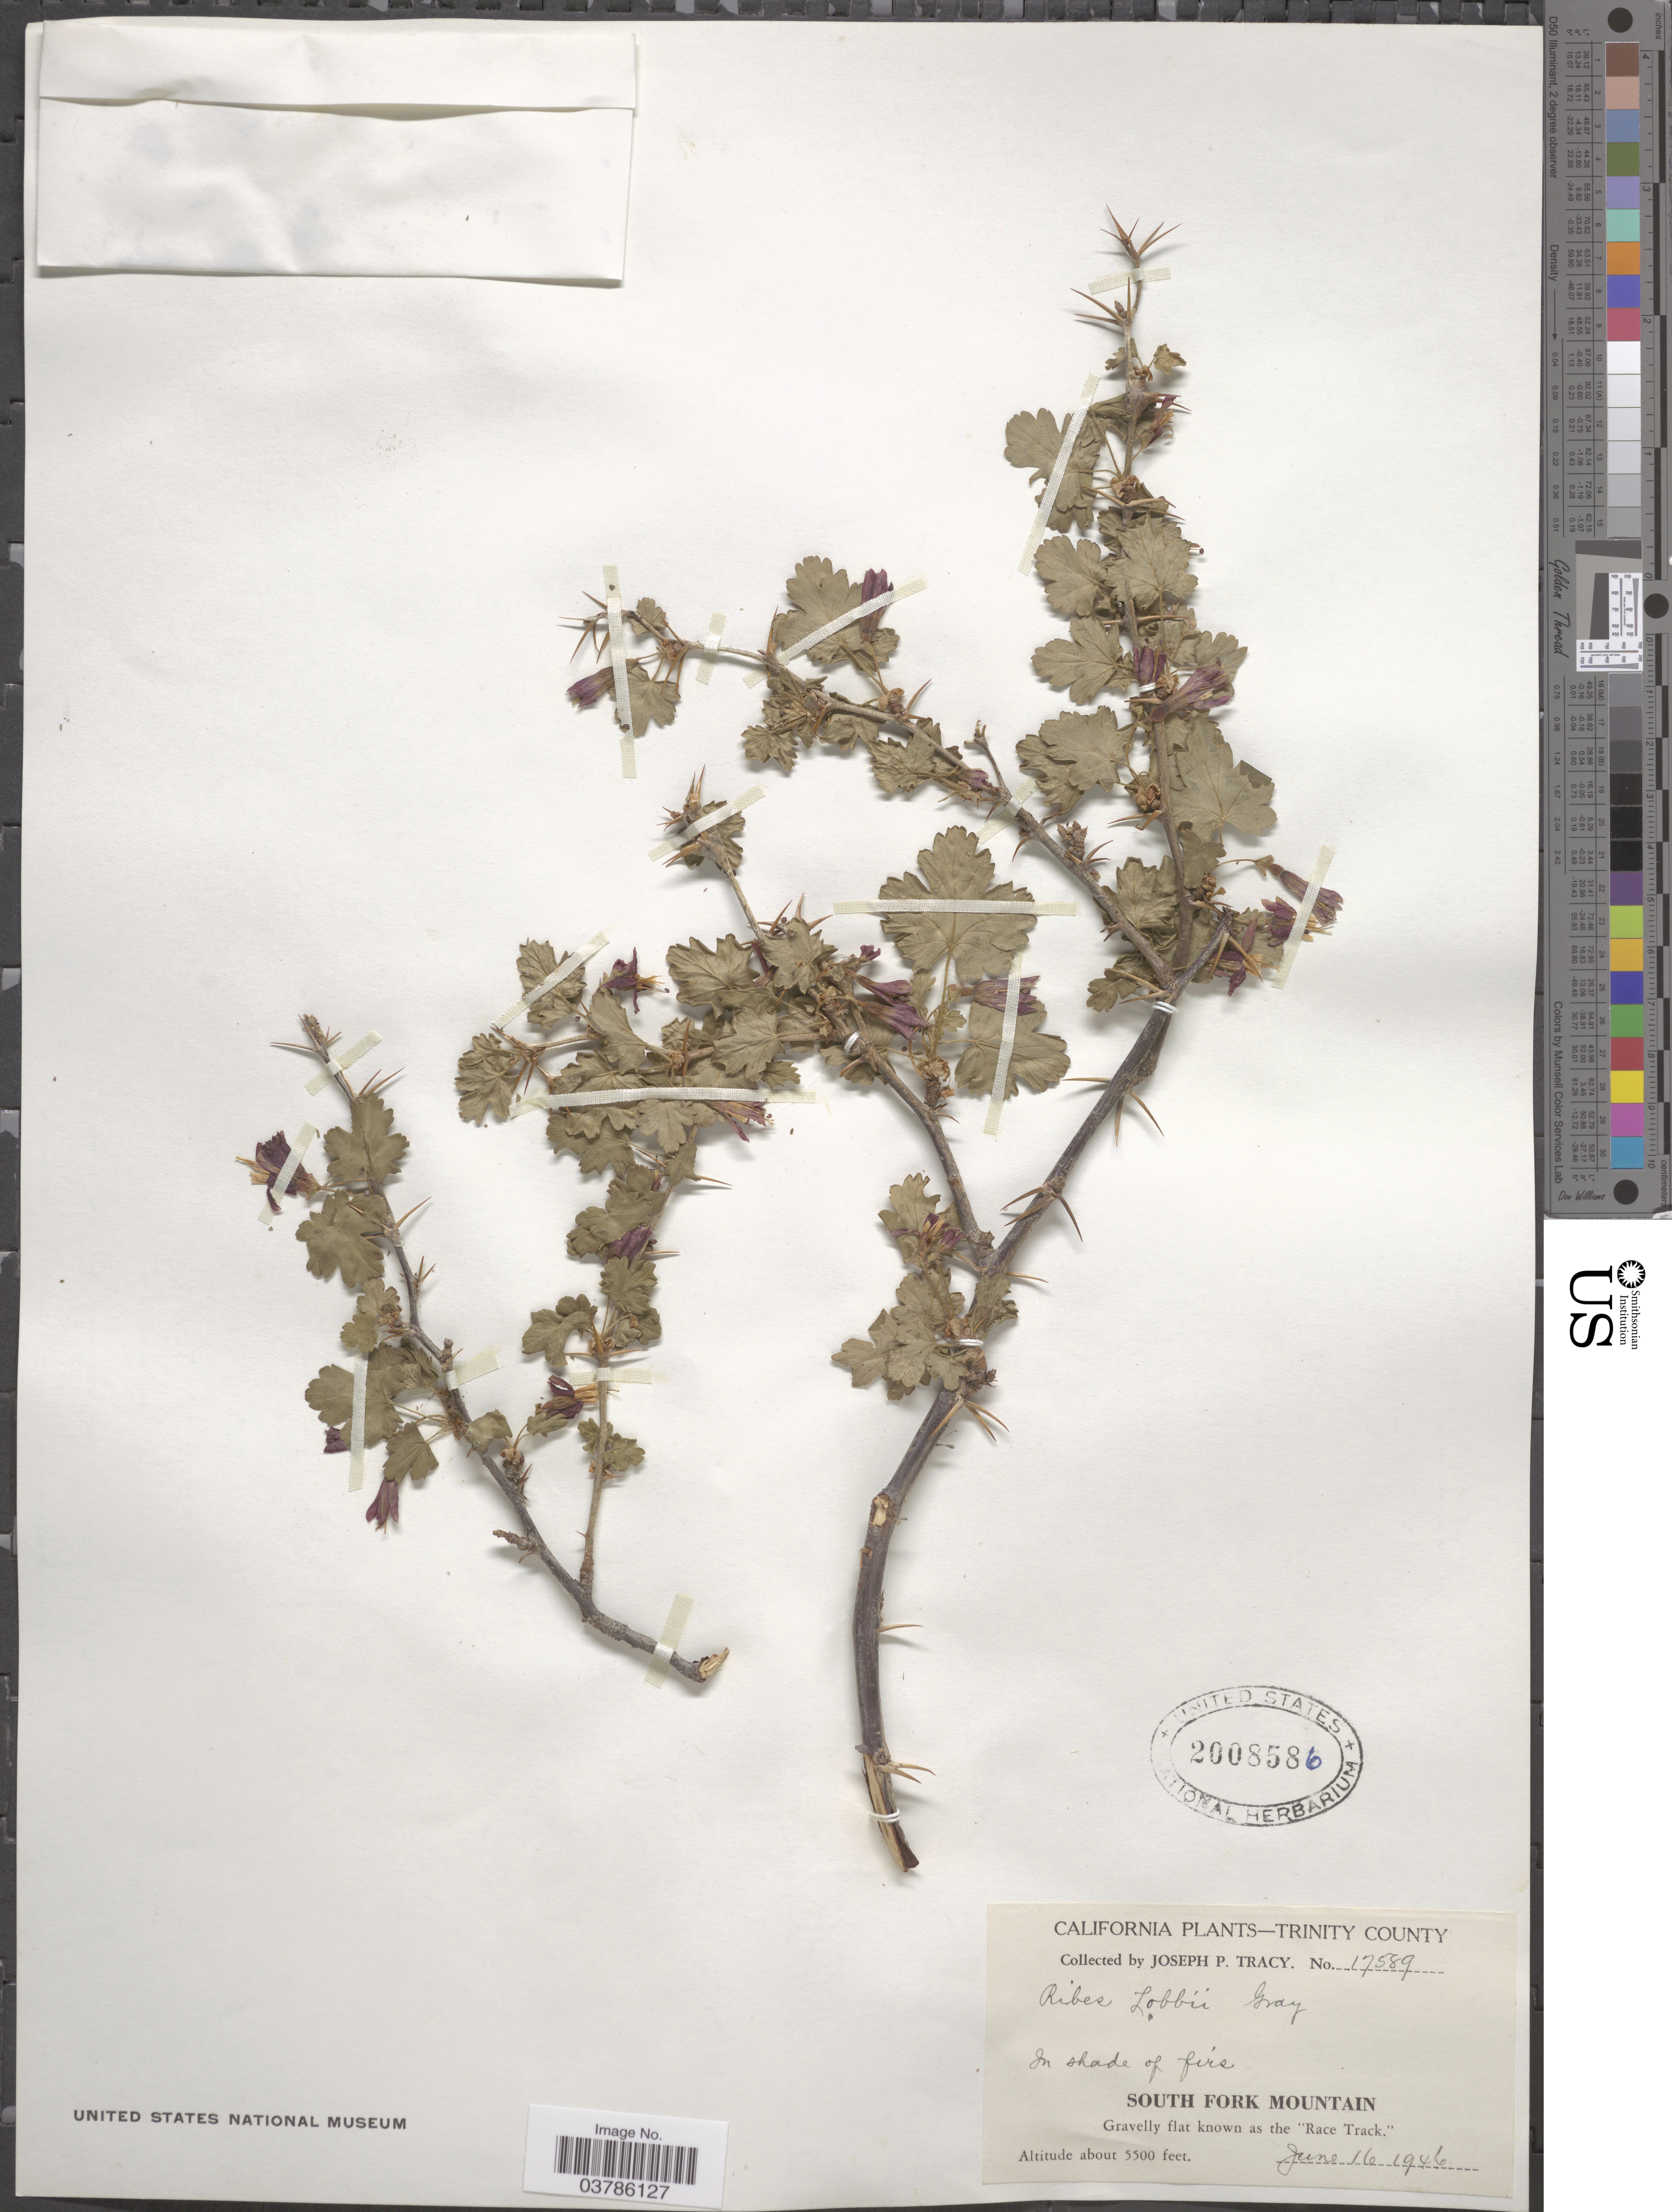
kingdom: Plantae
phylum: Tracheophyta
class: Magnoliopsida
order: Saxifragales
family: Grossulariaceae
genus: Ribes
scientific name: Ribes lobbii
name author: A. Gray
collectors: J. Tracy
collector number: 17589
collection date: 1946-06-16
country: United States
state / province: California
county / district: Trinity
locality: Trinity County. South Fork Mountain. Gravelly flat known as the 'Race Track.'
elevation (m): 1676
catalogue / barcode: US 2008586